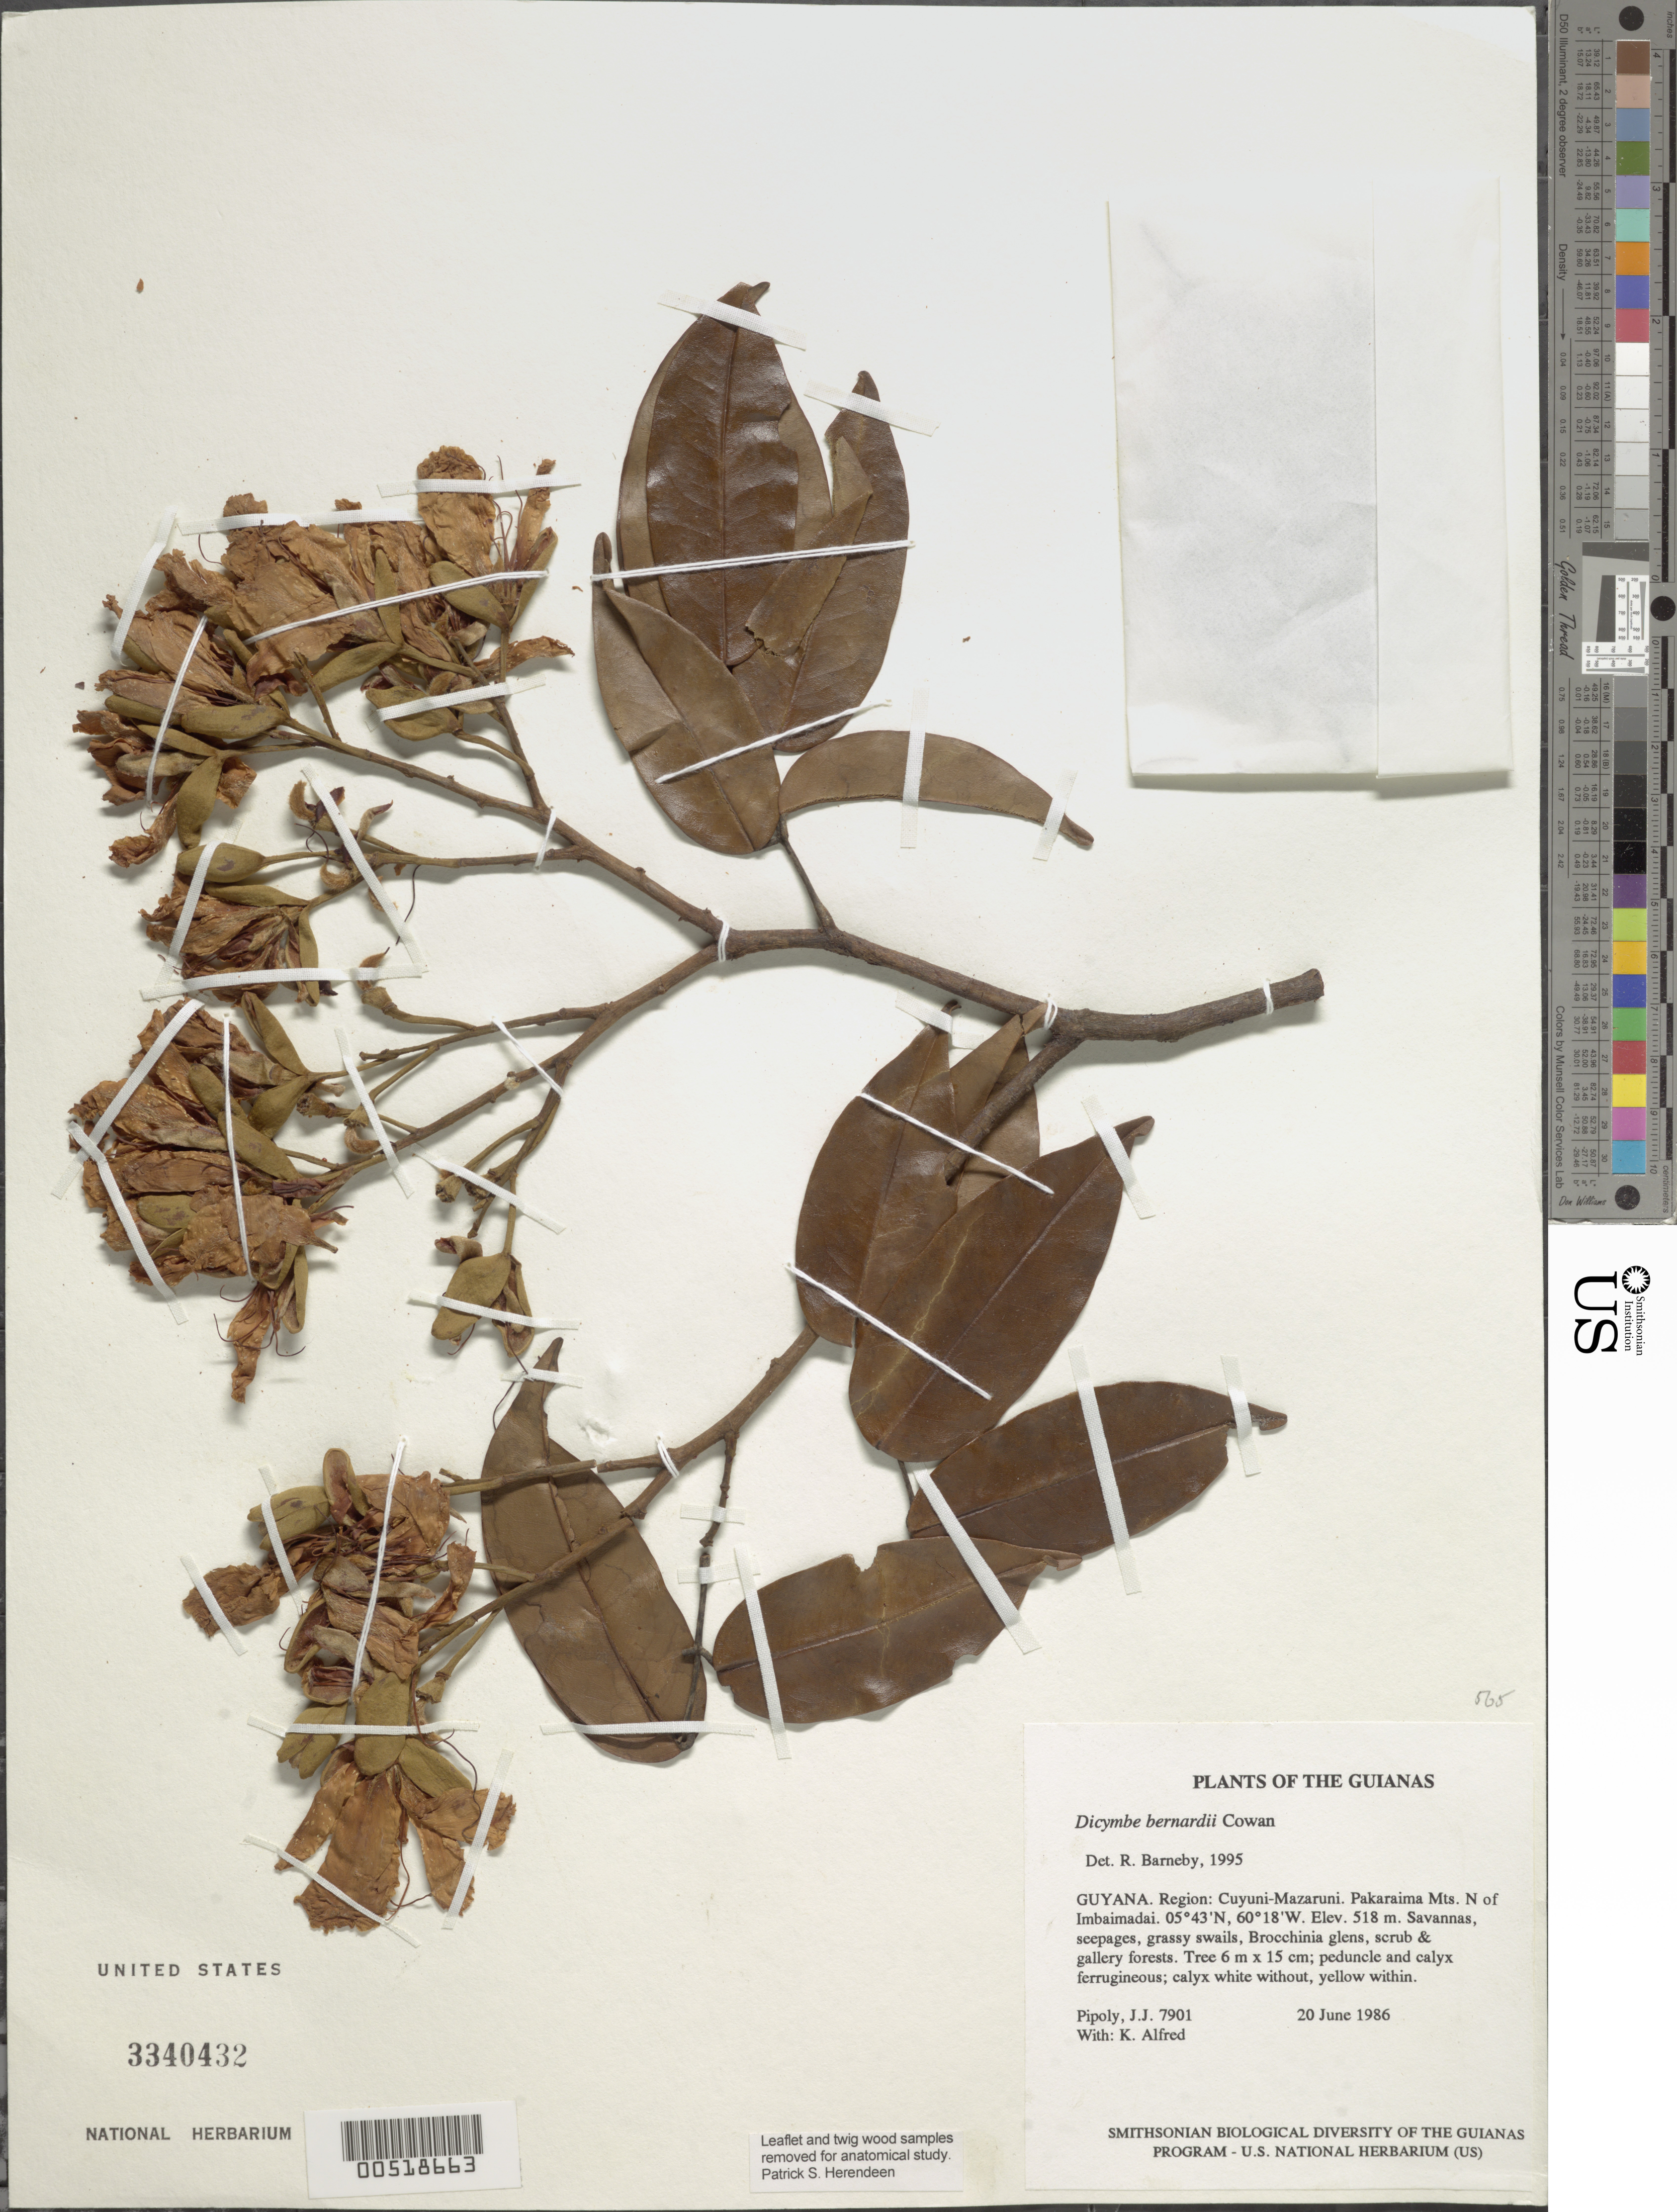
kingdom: Plantae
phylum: Tracheophyta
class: Magnoliopsida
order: Fabales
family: Fabaceae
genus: Dicymbe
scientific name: Dicymbe bernardii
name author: R.S. Cowan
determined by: Barneby, Rupert C., (NY)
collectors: J. J. Pipoly & K. Alfred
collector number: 7901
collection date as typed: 20 June 1986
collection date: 1986-06-20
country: Guyana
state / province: Cuyuni-Mazaruni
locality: Pakaraima Mts. N of Imbaimadai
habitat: Savannas, seepages, grassy swails, Brocchinia glens, scrub & gallery forests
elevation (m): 518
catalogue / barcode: US 3340432